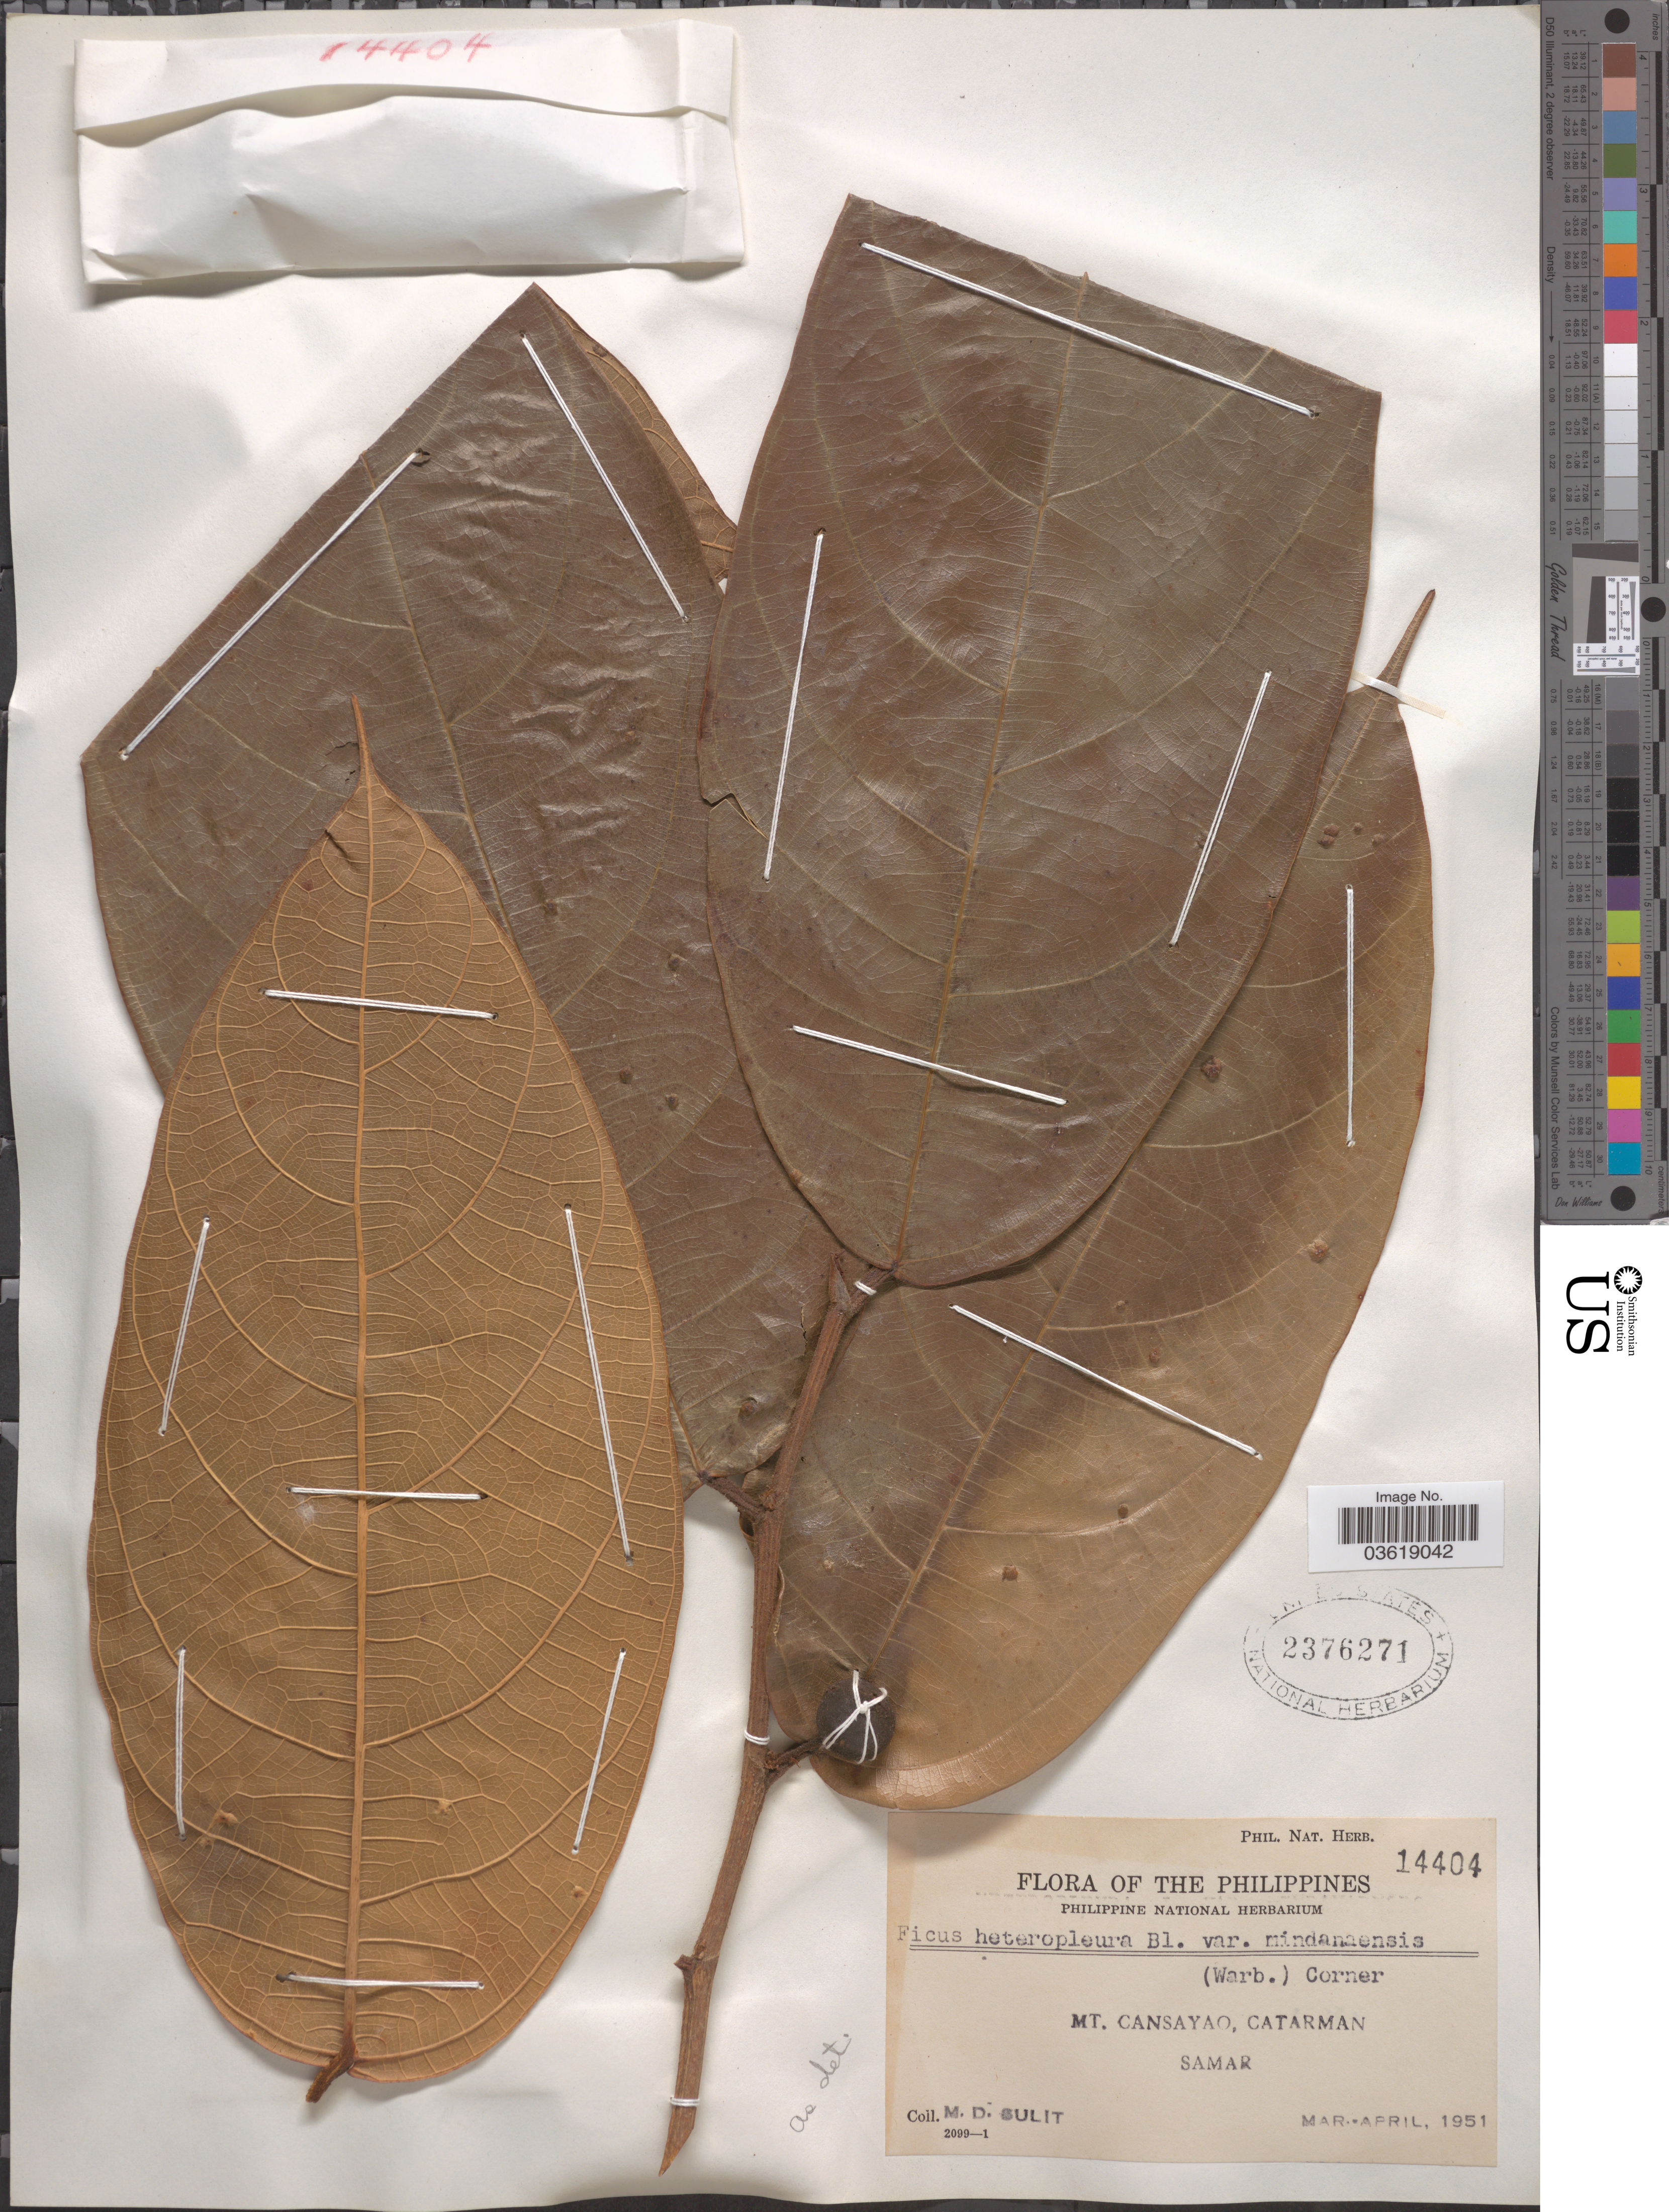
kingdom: Plantae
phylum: Tracheophyta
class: Magnoliopsida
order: Rosales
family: Moraceae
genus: Ficus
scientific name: Ficus heteropleura var. mindanaensis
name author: (Warb.) Corner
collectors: M. Sulit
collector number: Phil. Nat. Herb. 14404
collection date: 1951-03/1951-04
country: Philippines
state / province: Eastern Visayas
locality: Mt. Cansayao, Catarman. Samar.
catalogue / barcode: US 2376271